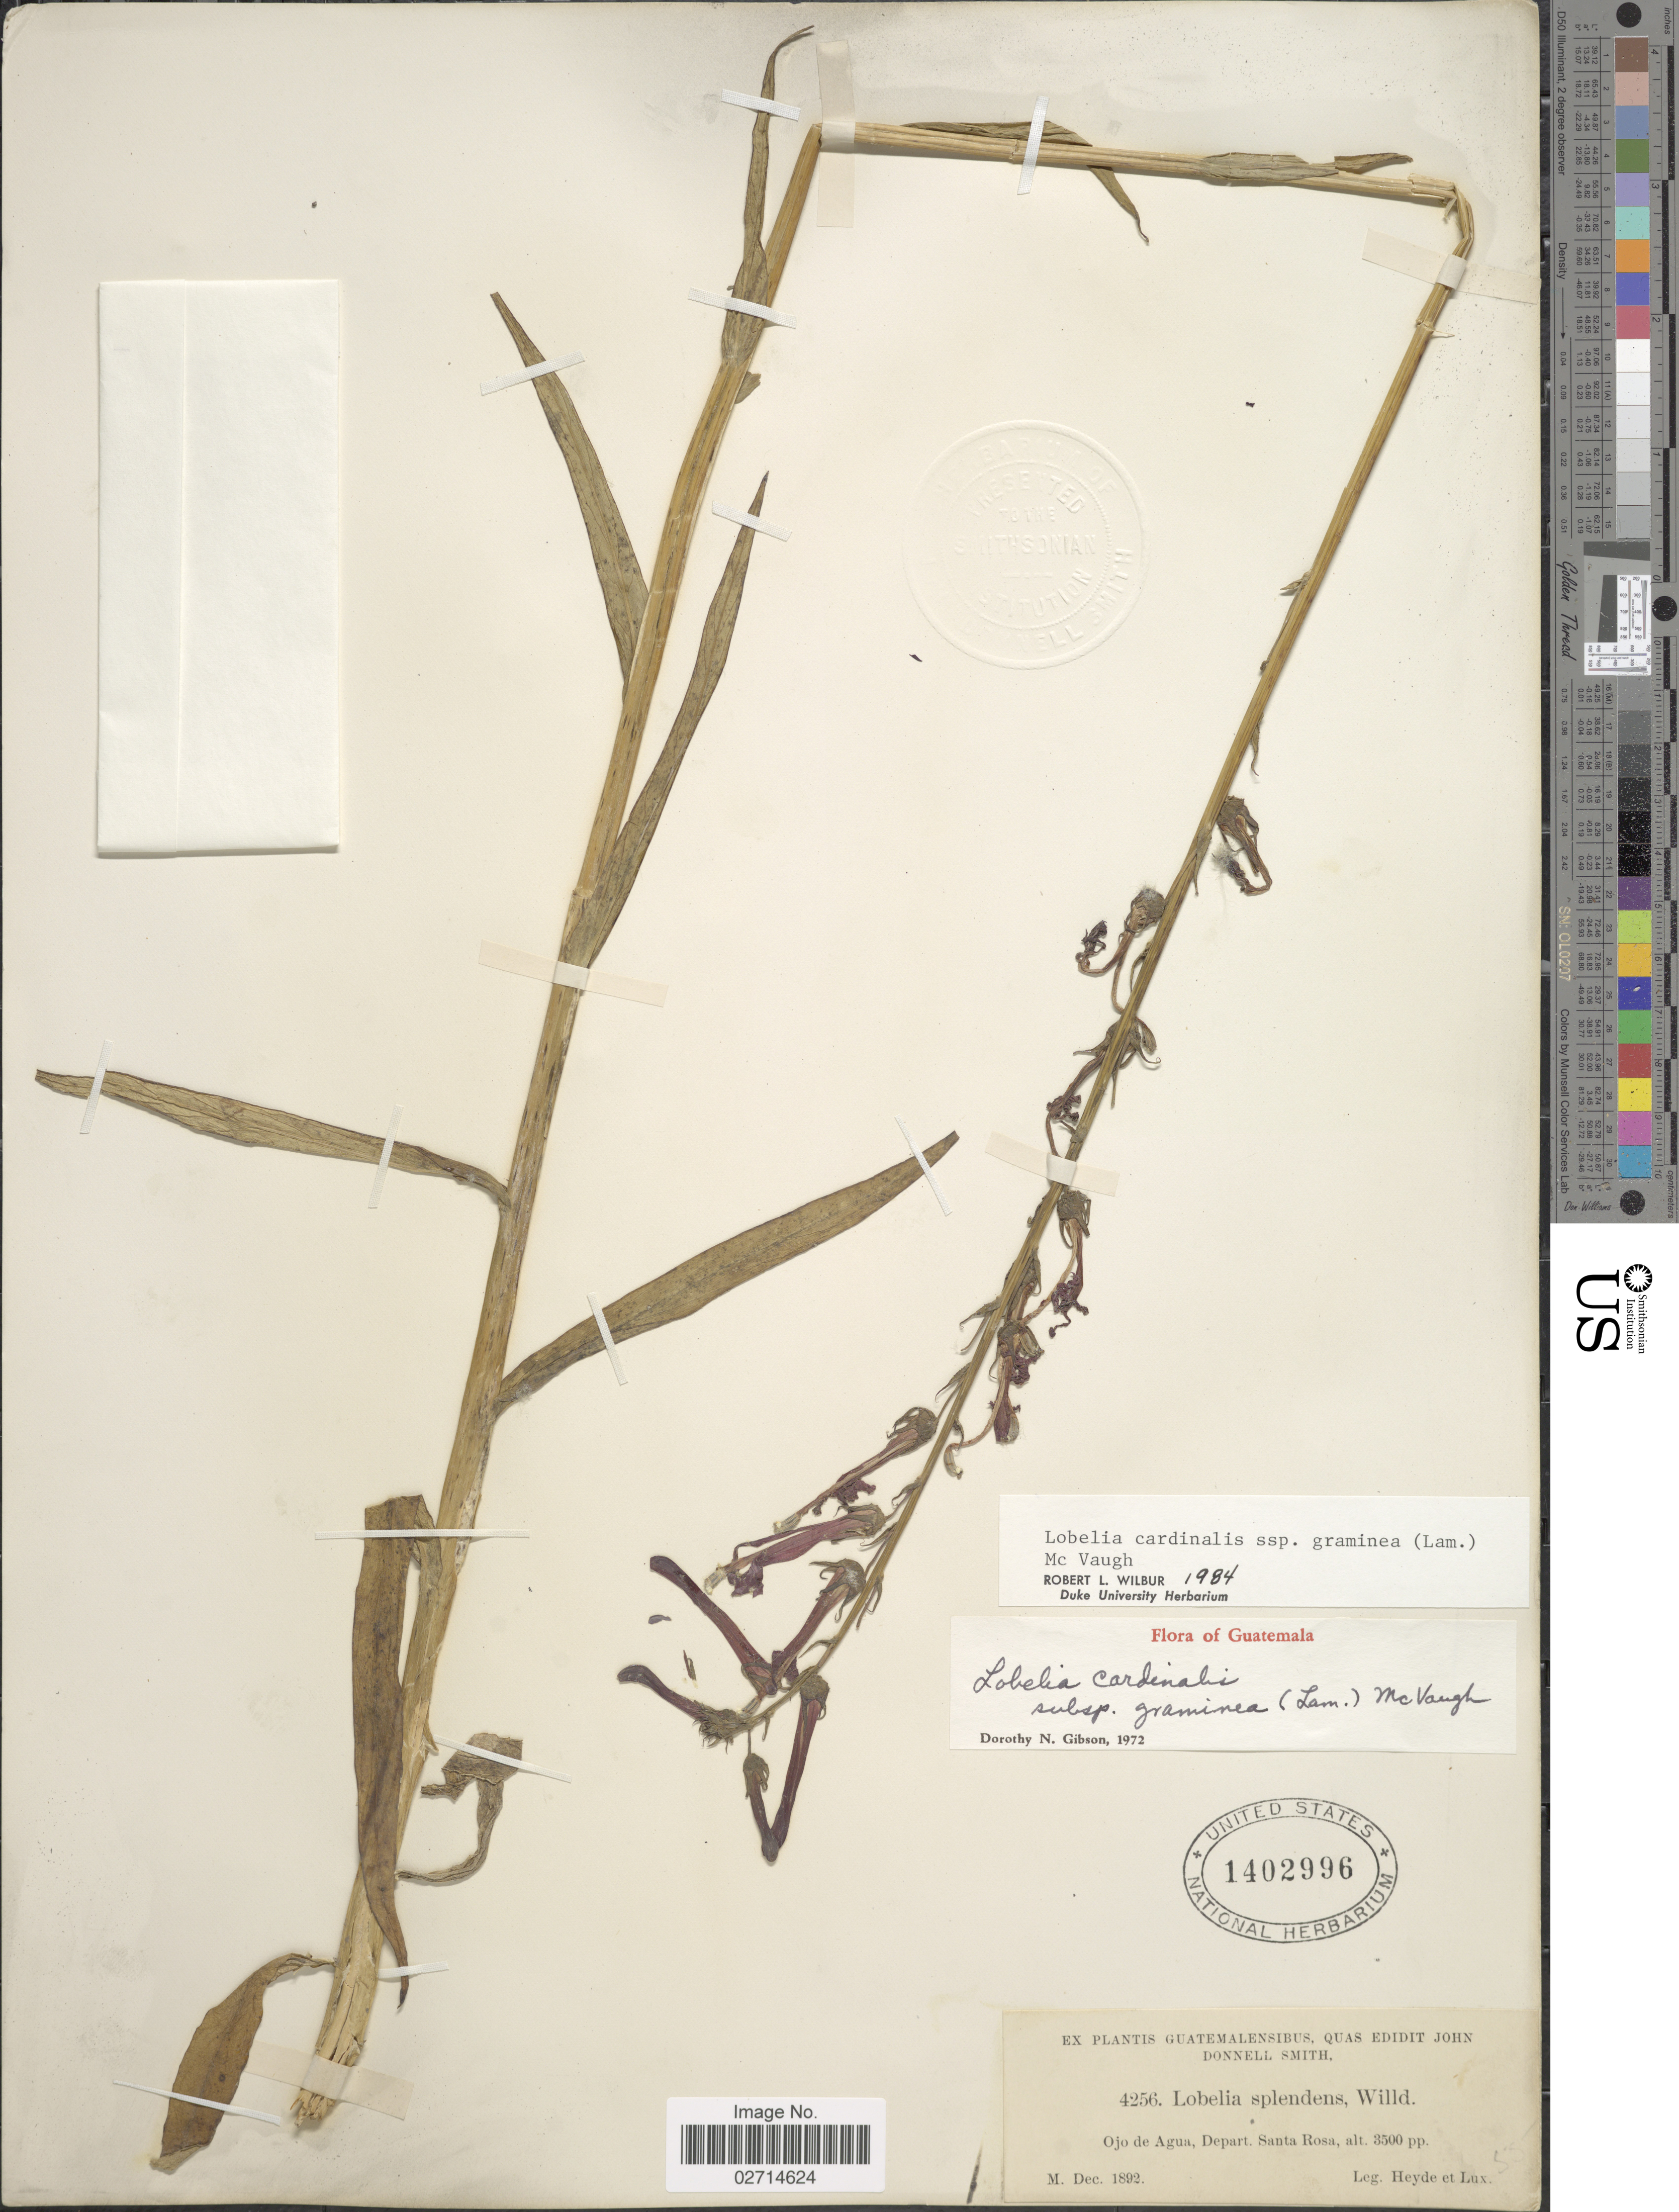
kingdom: Plantae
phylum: Tracheophyta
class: Magnoliopsida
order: Asterales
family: Campanulaceae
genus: Lobelia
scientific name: Lobelia cardinalis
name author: L.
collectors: Heyde & Lux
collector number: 4256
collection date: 1892-12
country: Guatemala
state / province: Santa Rosa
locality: Ojo de Agua, Depart. Santa Rosa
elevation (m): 1067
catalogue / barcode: US 1402996